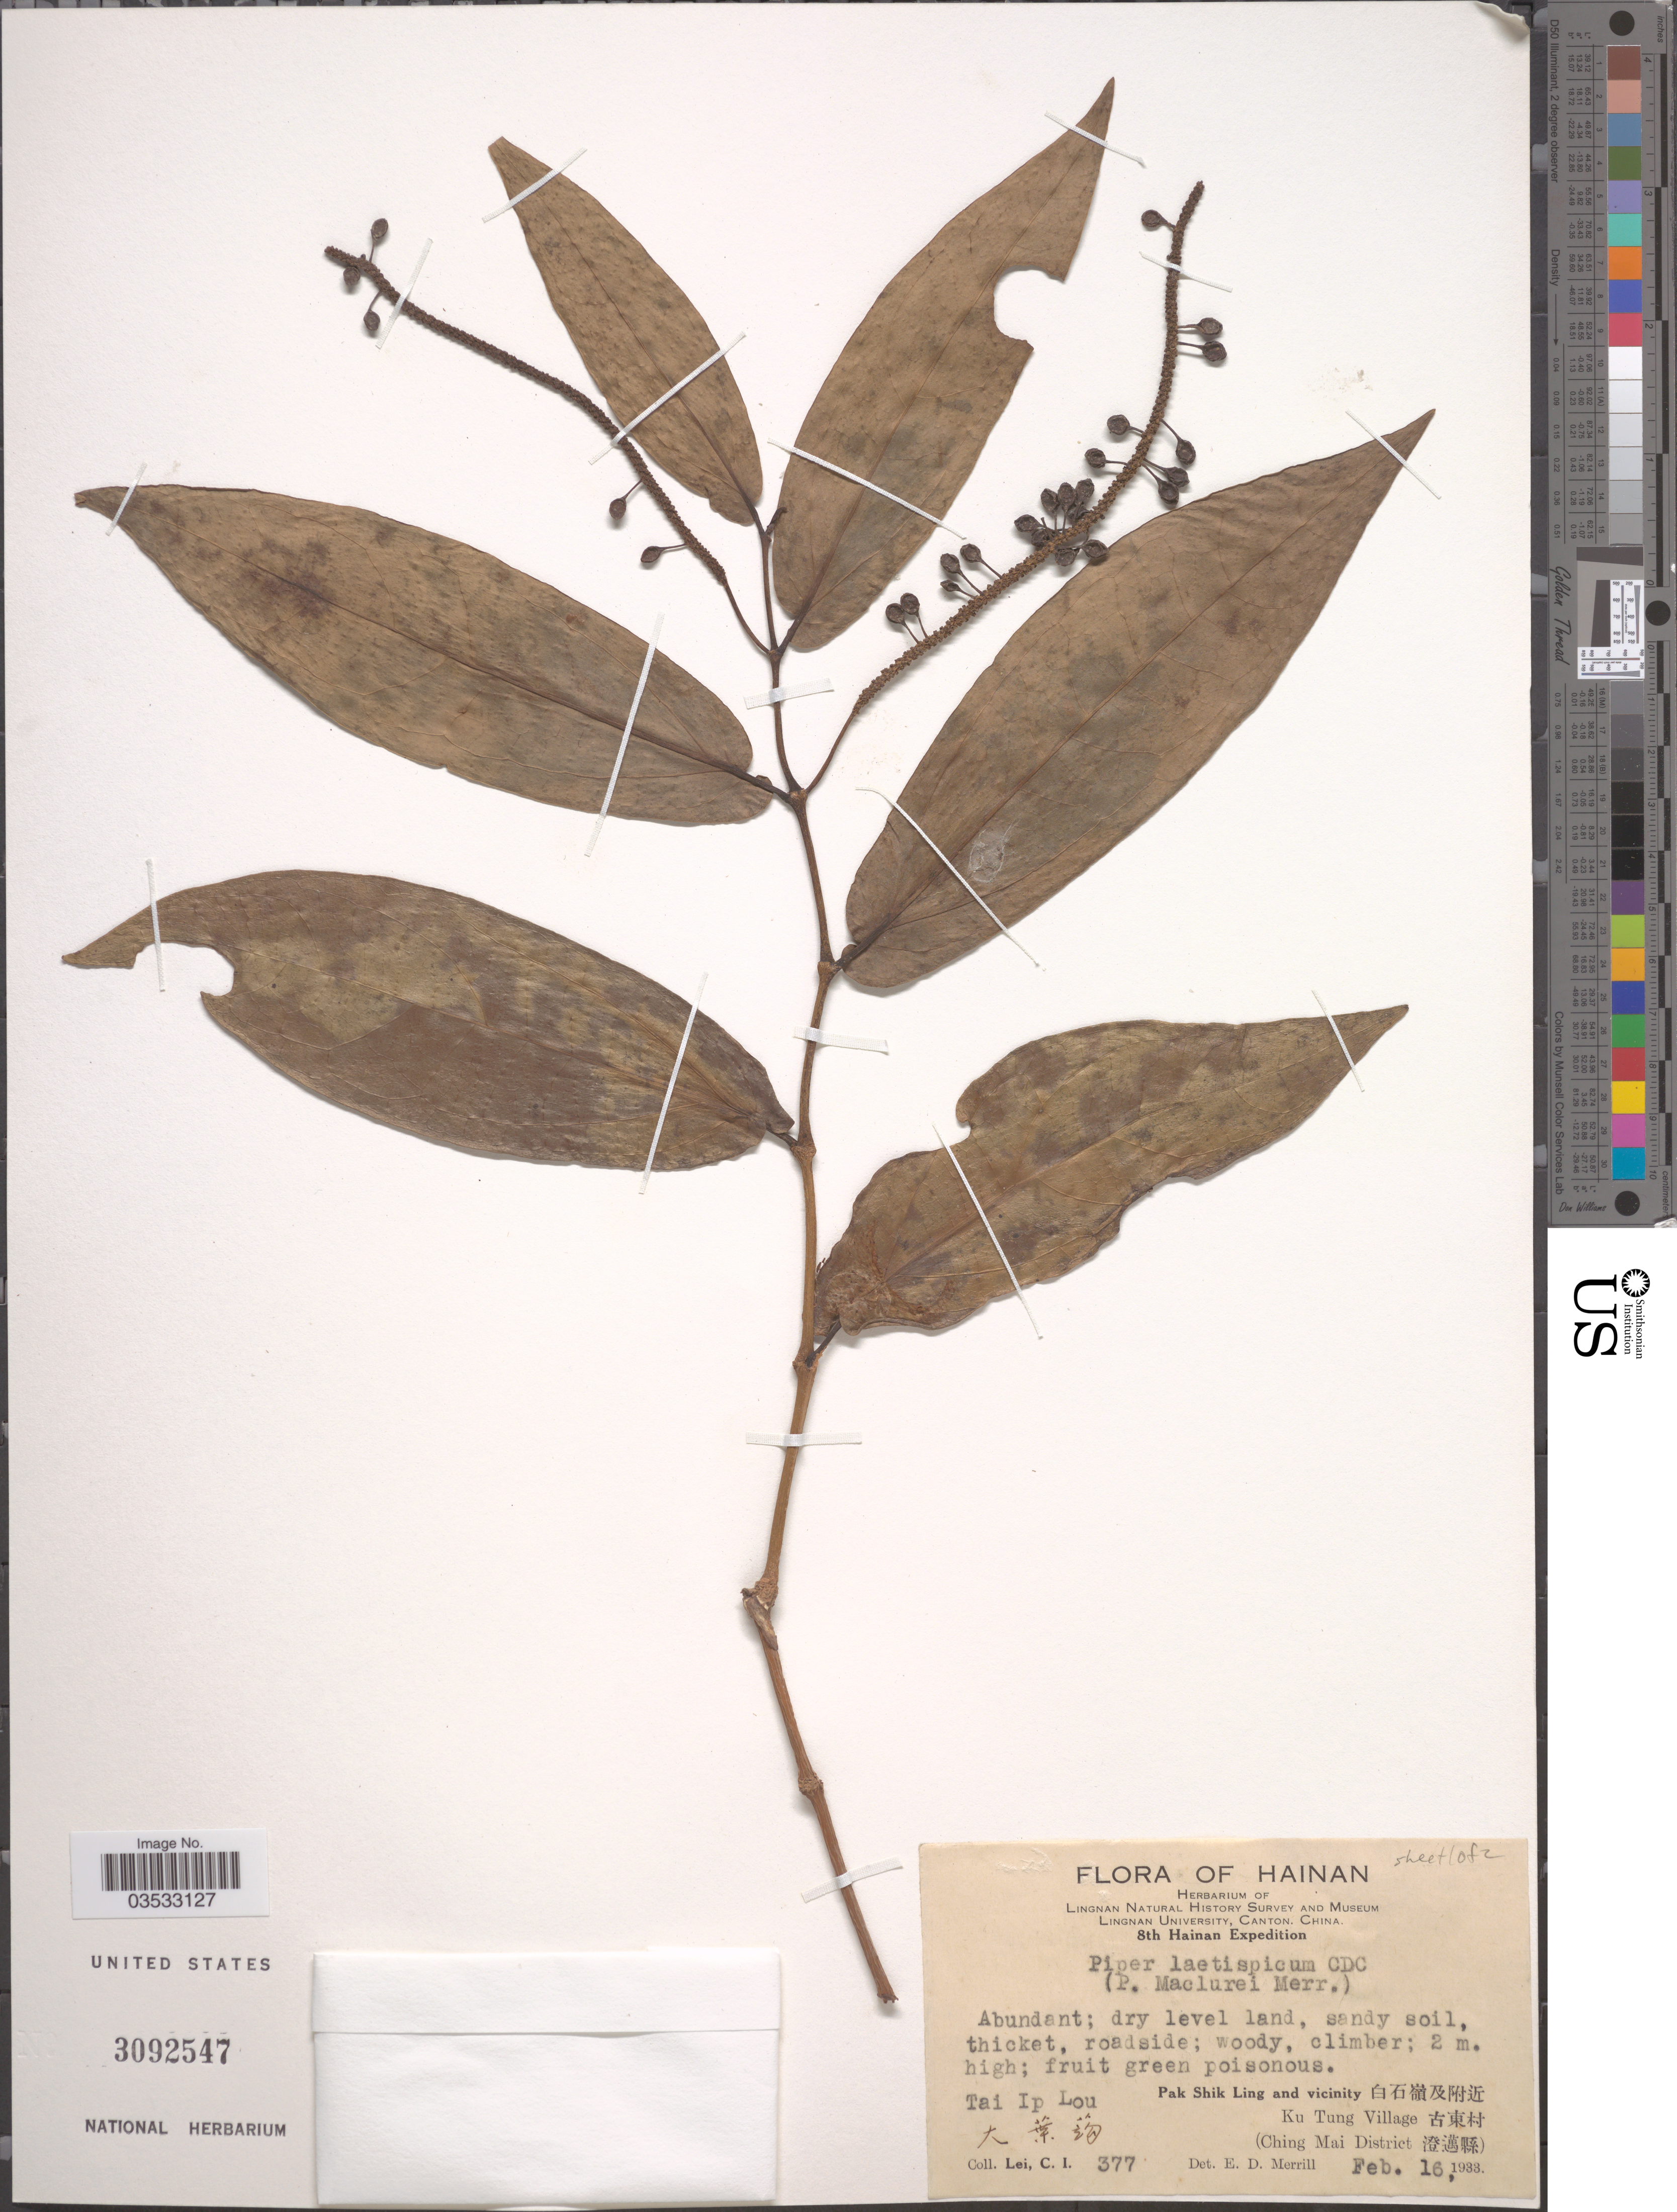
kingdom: Plantae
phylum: Tracheophyta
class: Magnoliopsida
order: Piperales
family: Piperaceae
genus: Piper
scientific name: Piper laetispicum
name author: C. DC.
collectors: C. I. Lei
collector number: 377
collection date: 1933-02-16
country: China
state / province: Hainan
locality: Pak Shik Ling and vicinity X, Ku Tung Village X, (Ching Mai District, X). Tai Ip Lou.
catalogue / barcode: US 3092547